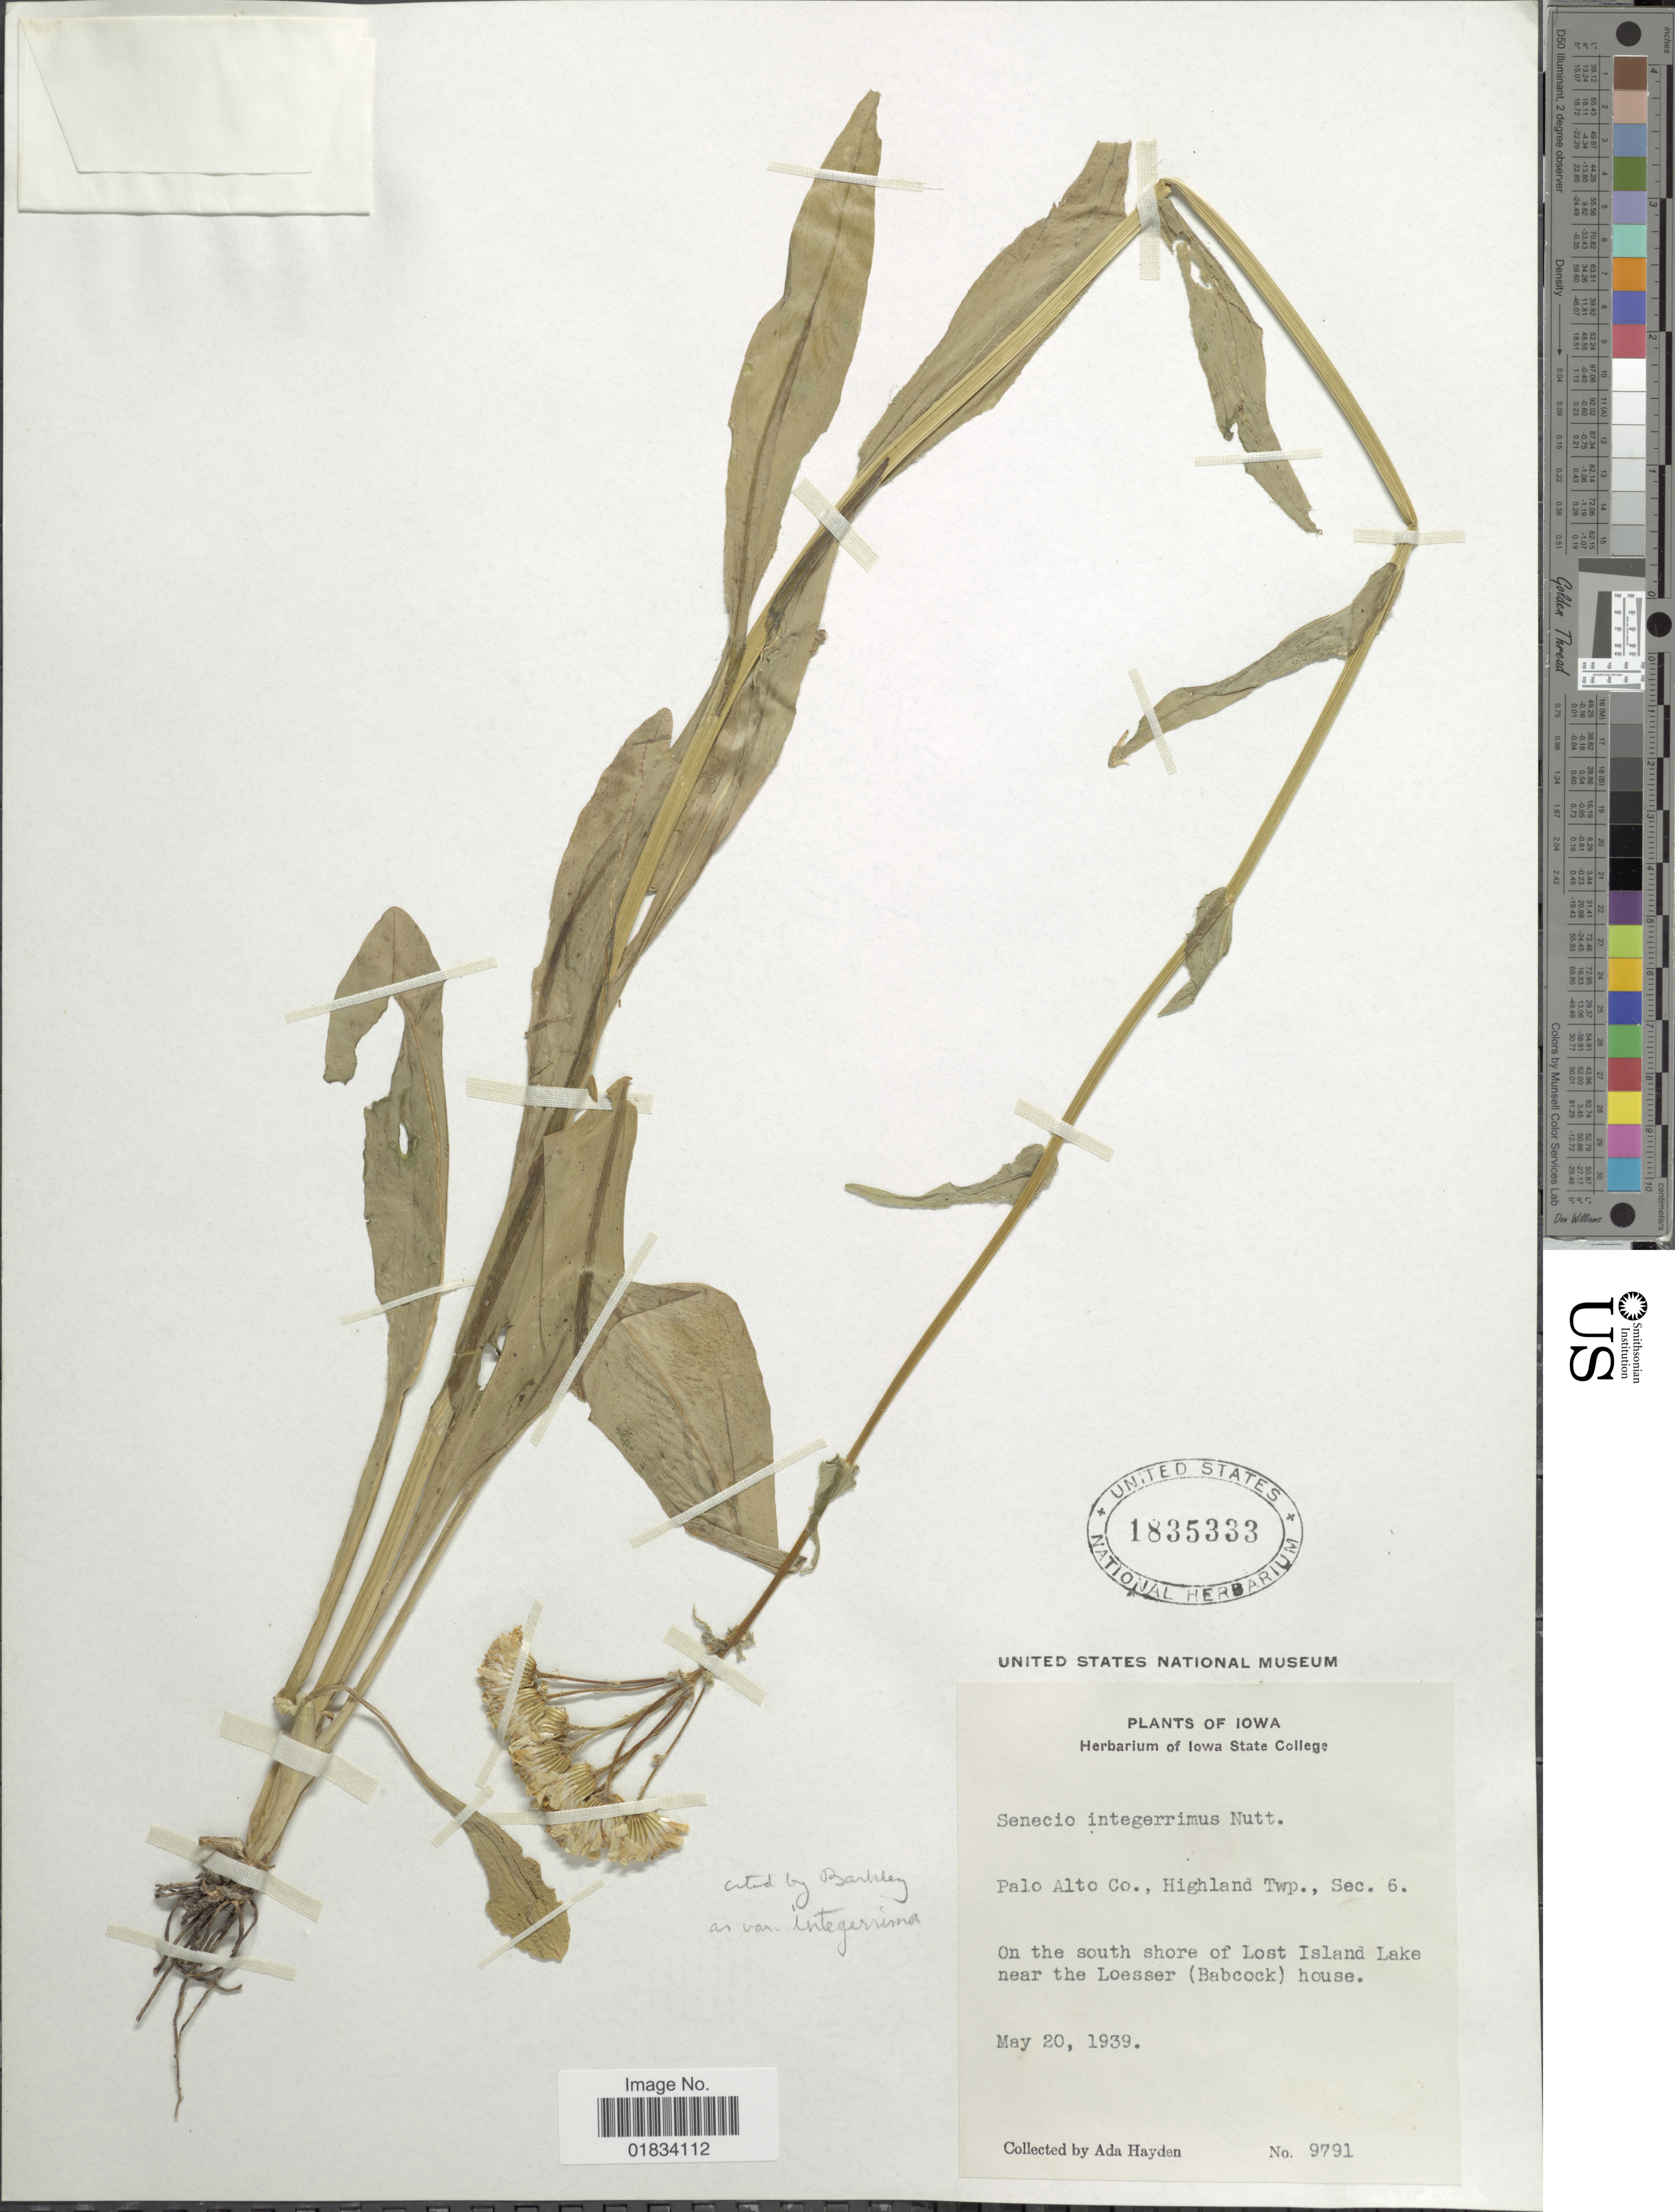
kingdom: Plantae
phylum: Tracheophyta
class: Magnoliopsida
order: Asterales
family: Asteraceae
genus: Senecio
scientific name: Senecio integerrimus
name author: Nutt.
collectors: Ada Hayden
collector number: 9791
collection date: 1939-05-20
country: United States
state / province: Iowa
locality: Palo Alto Co., Highland Twp., Sec. 6. On the south shore of Lost Island Lake near the Loesser (Babcock) house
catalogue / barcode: US 1835333